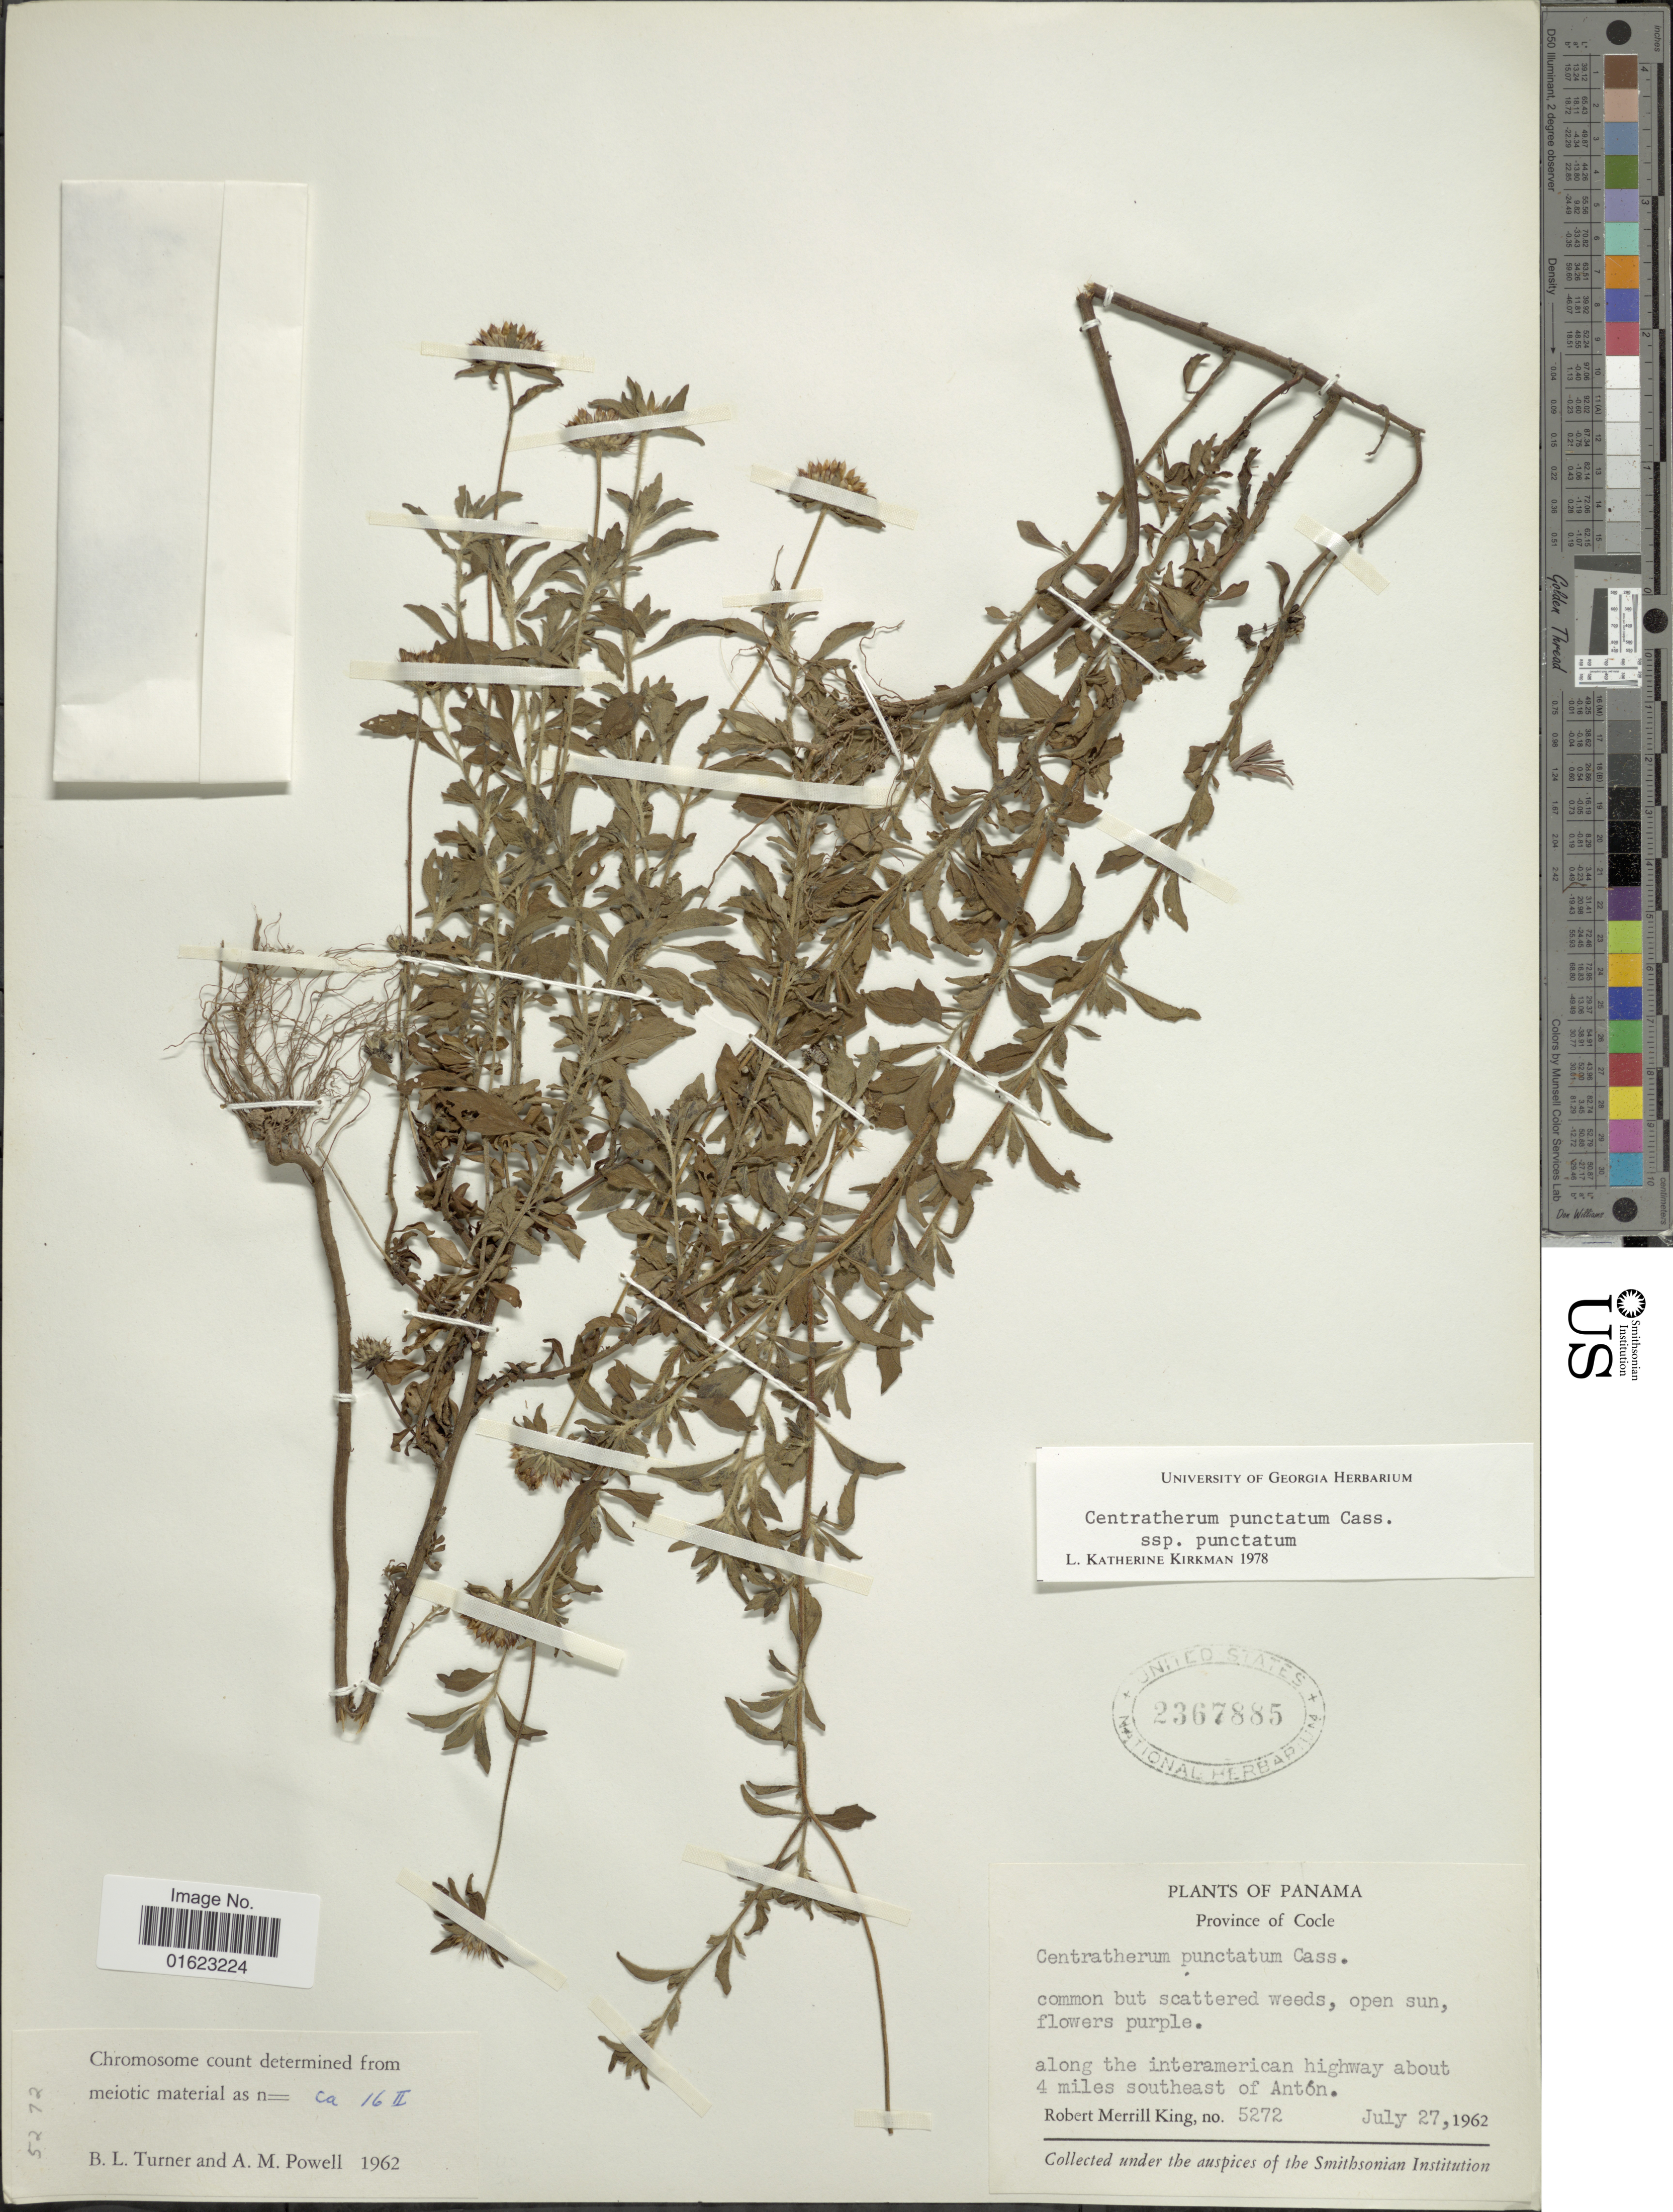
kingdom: Plantae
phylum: Tracheophyta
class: Magnoliopsida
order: Asterales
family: Asteraceae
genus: Centratherum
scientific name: Centratherum punctatum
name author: Cass.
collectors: R. M. King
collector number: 5272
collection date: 1962-07-27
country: Panama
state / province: Coclé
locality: Panama, Province of Cocle. Along the interamerican highway about 4 miles southeast of Anton.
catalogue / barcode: US 2367885